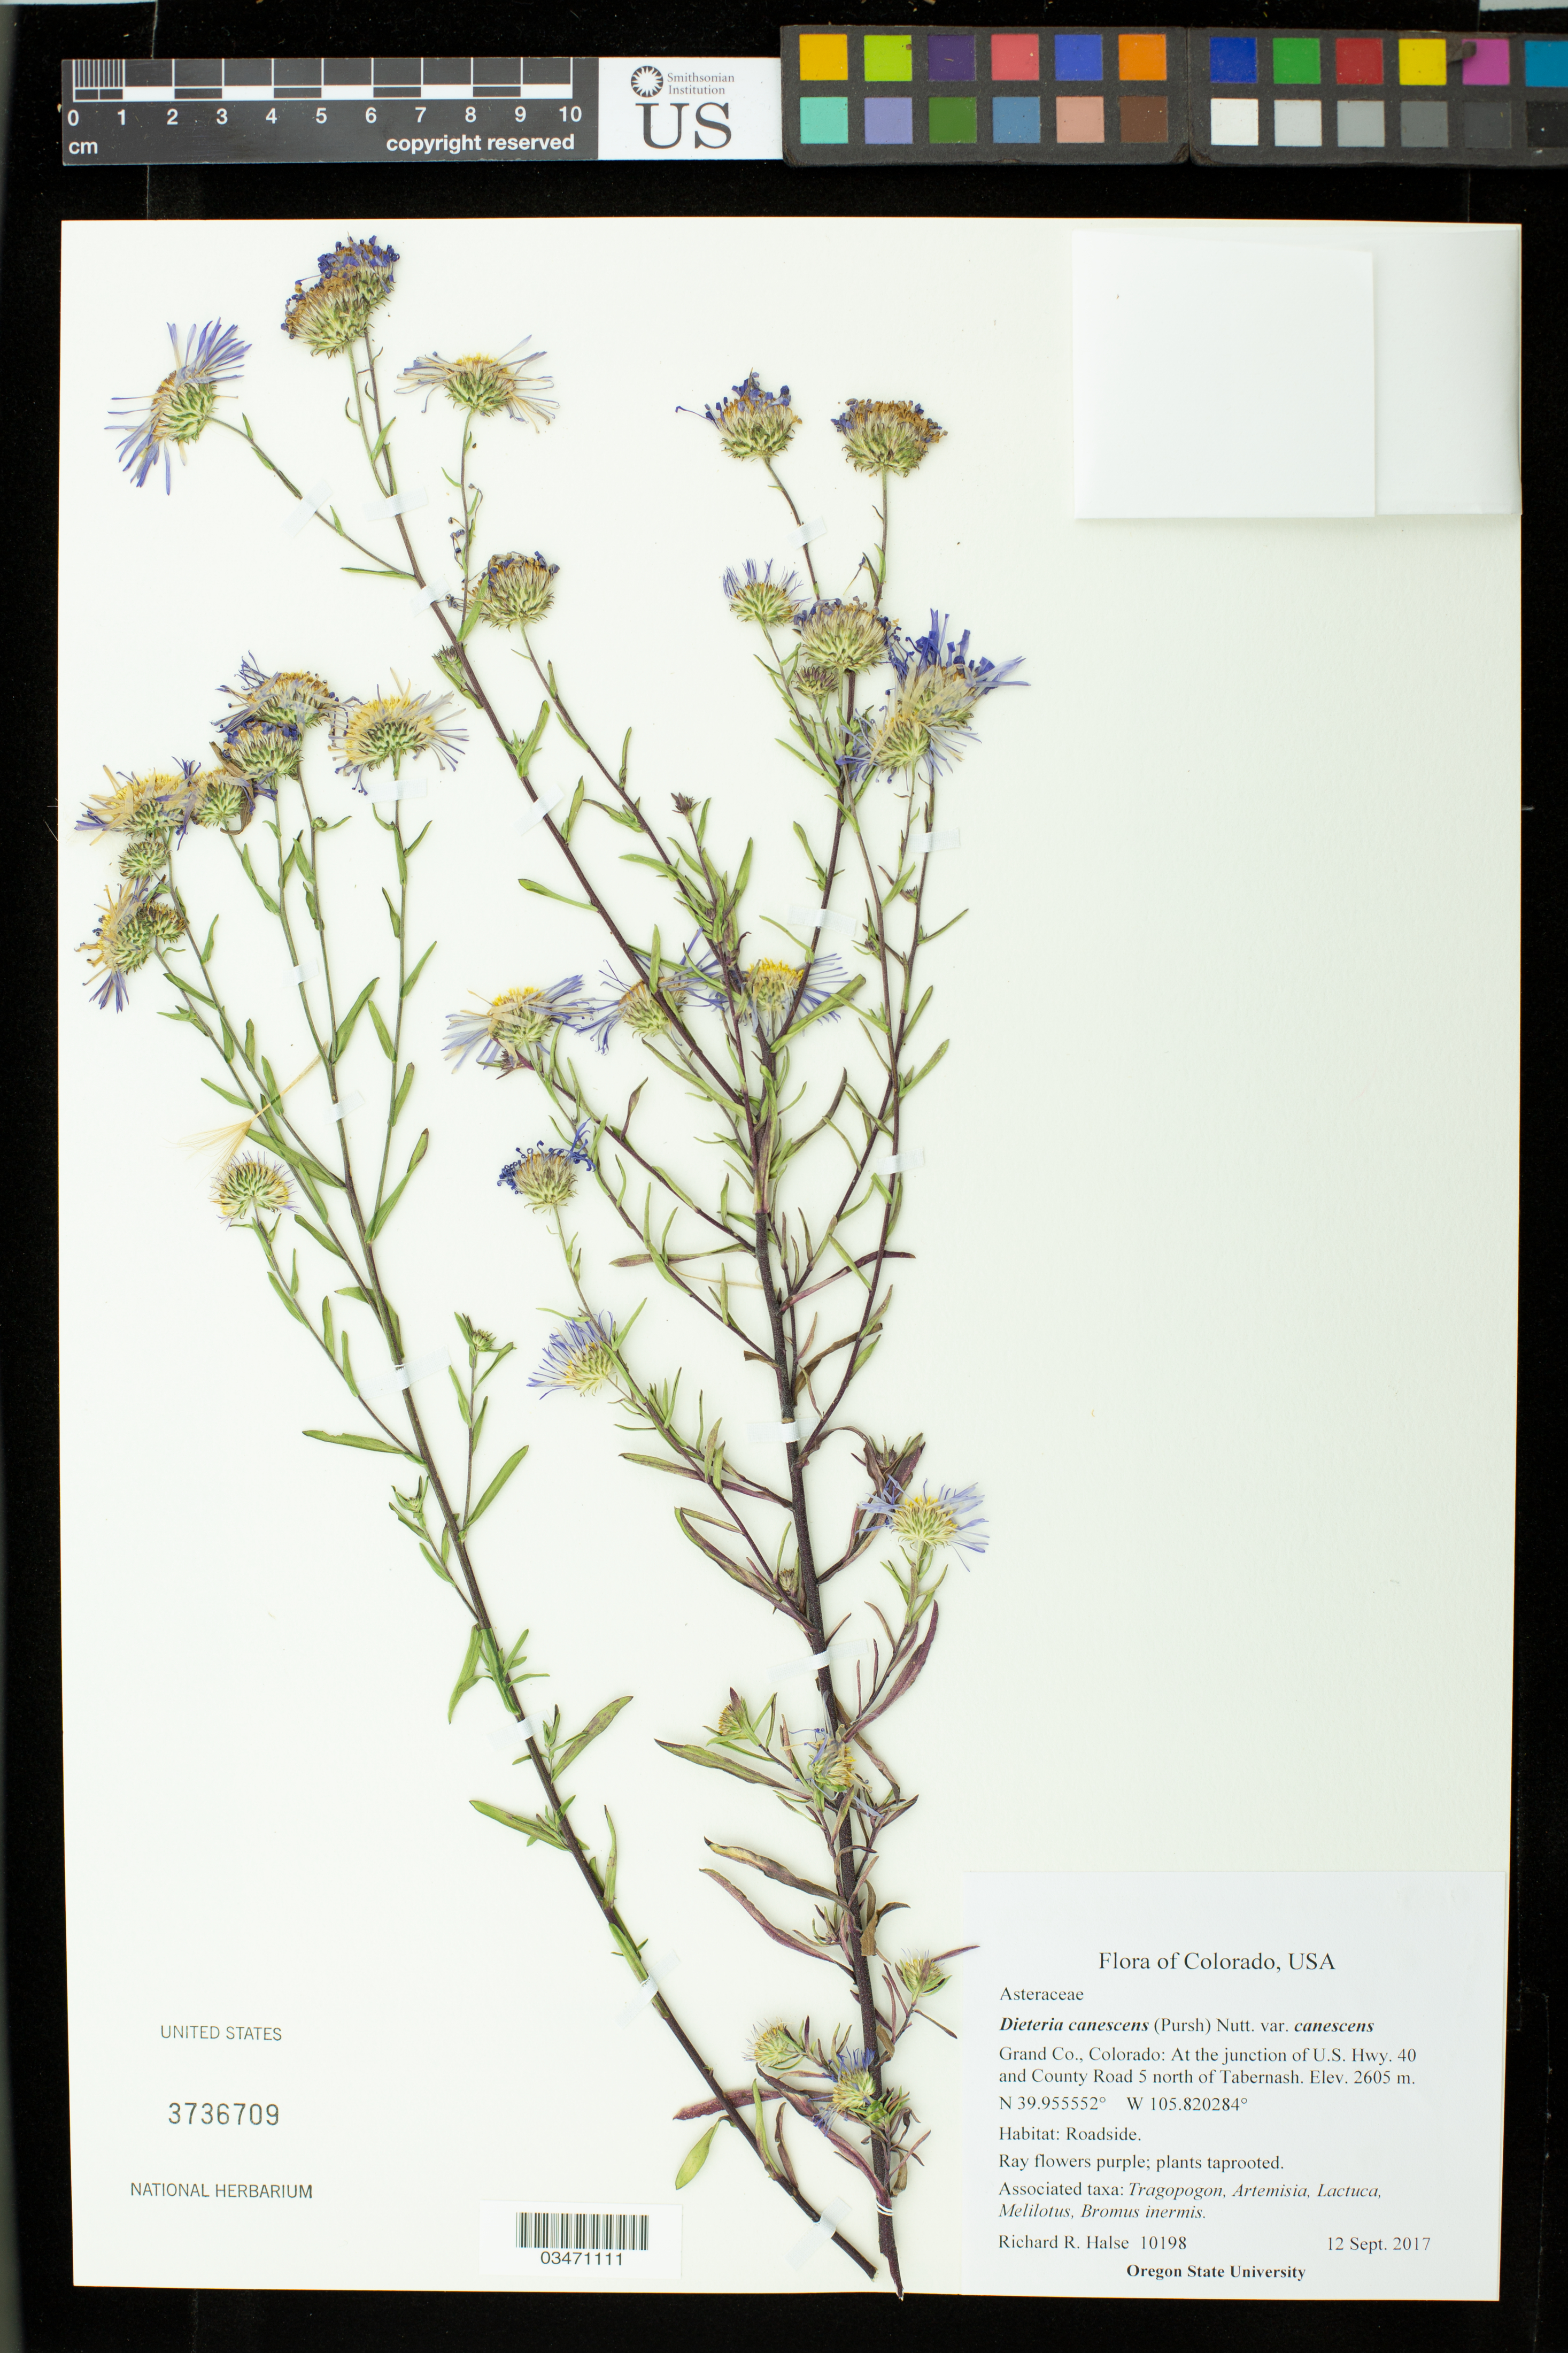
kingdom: Plantae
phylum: Tracheophyta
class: Magnoliopsida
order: Asterales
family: Asteraceae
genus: Dieteria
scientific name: Dieteria canescens var. canescens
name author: (Pursh) Nutt.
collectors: R. Halse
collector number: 10198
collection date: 2017-09-12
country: United States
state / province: Colorado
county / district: Grand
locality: At the jct of US Hwy 40 and County Road 5, N of Tabernash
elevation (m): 2605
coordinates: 39.955552 N, 105.820284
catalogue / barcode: US 3736709